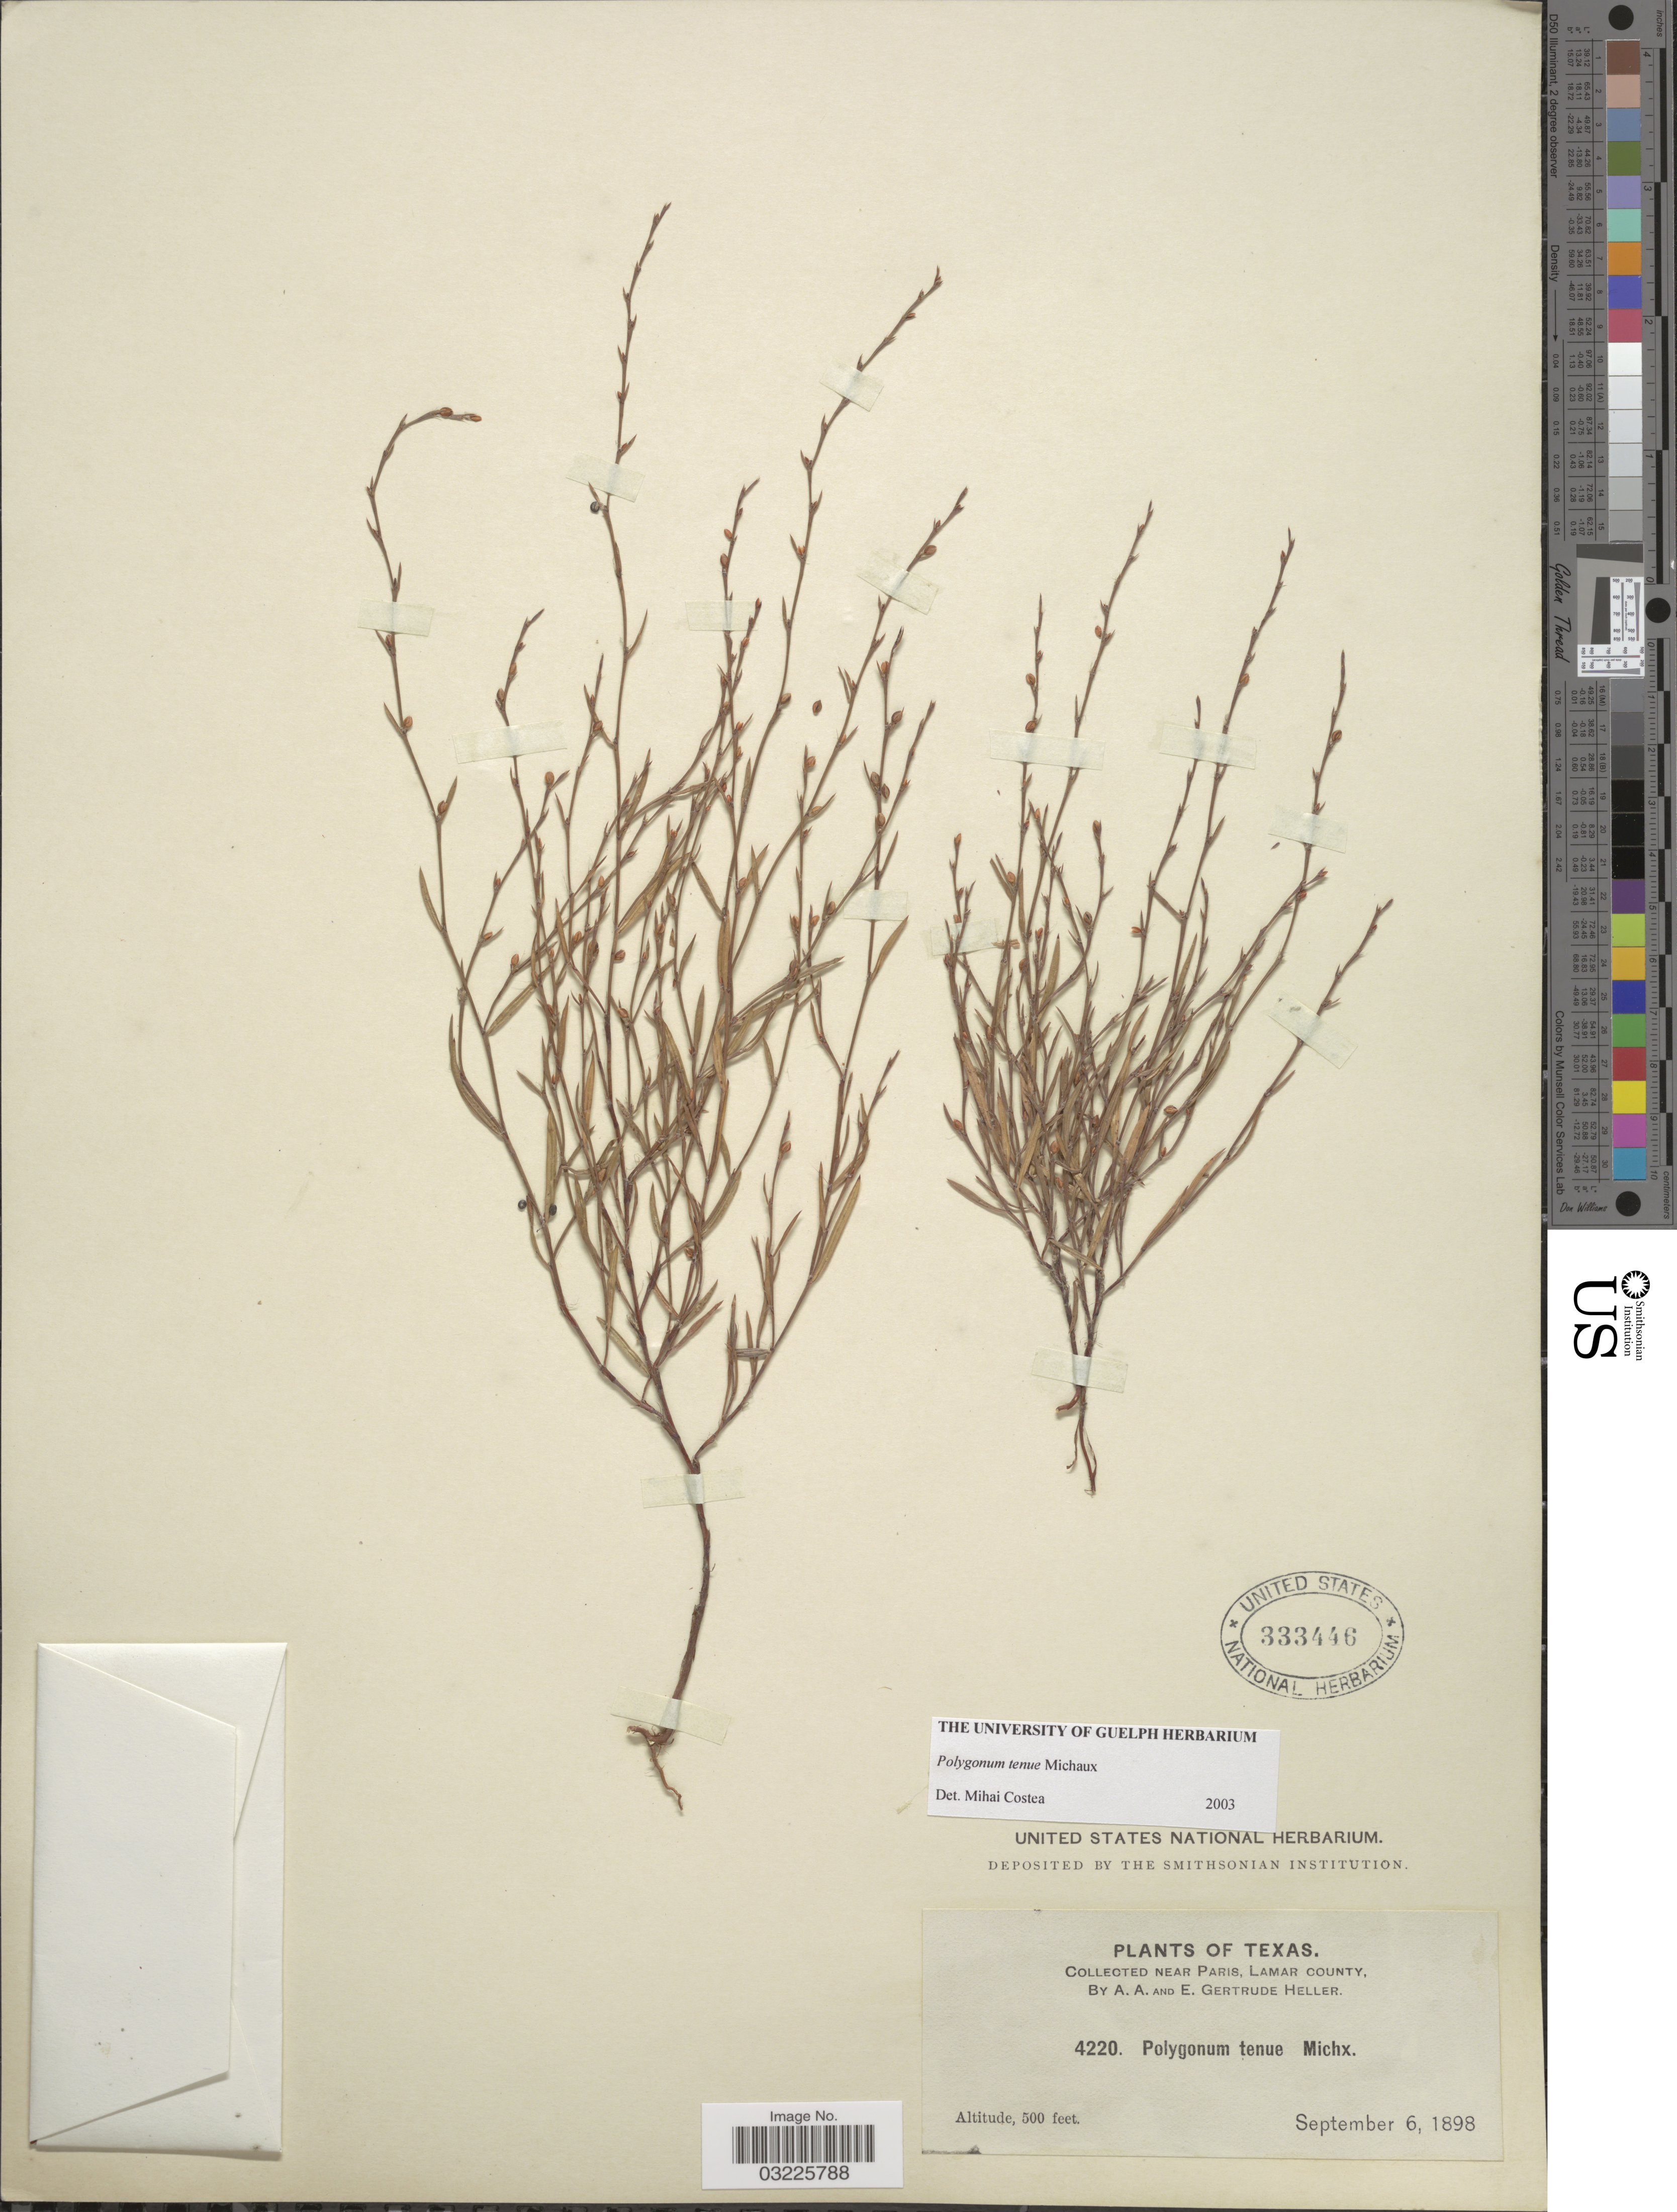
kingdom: Plantae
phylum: Tracheophyta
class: Magnoliopsida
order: Caryophyllales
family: Polygonaceae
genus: Polygonum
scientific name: Polygonum tenue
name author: F. Michx.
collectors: A. A. Heller & E. G. Heller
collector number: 4220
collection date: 1898-09-06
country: United States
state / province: Texas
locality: Near Paris, Lamar County.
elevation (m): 152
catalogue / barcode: US 333446